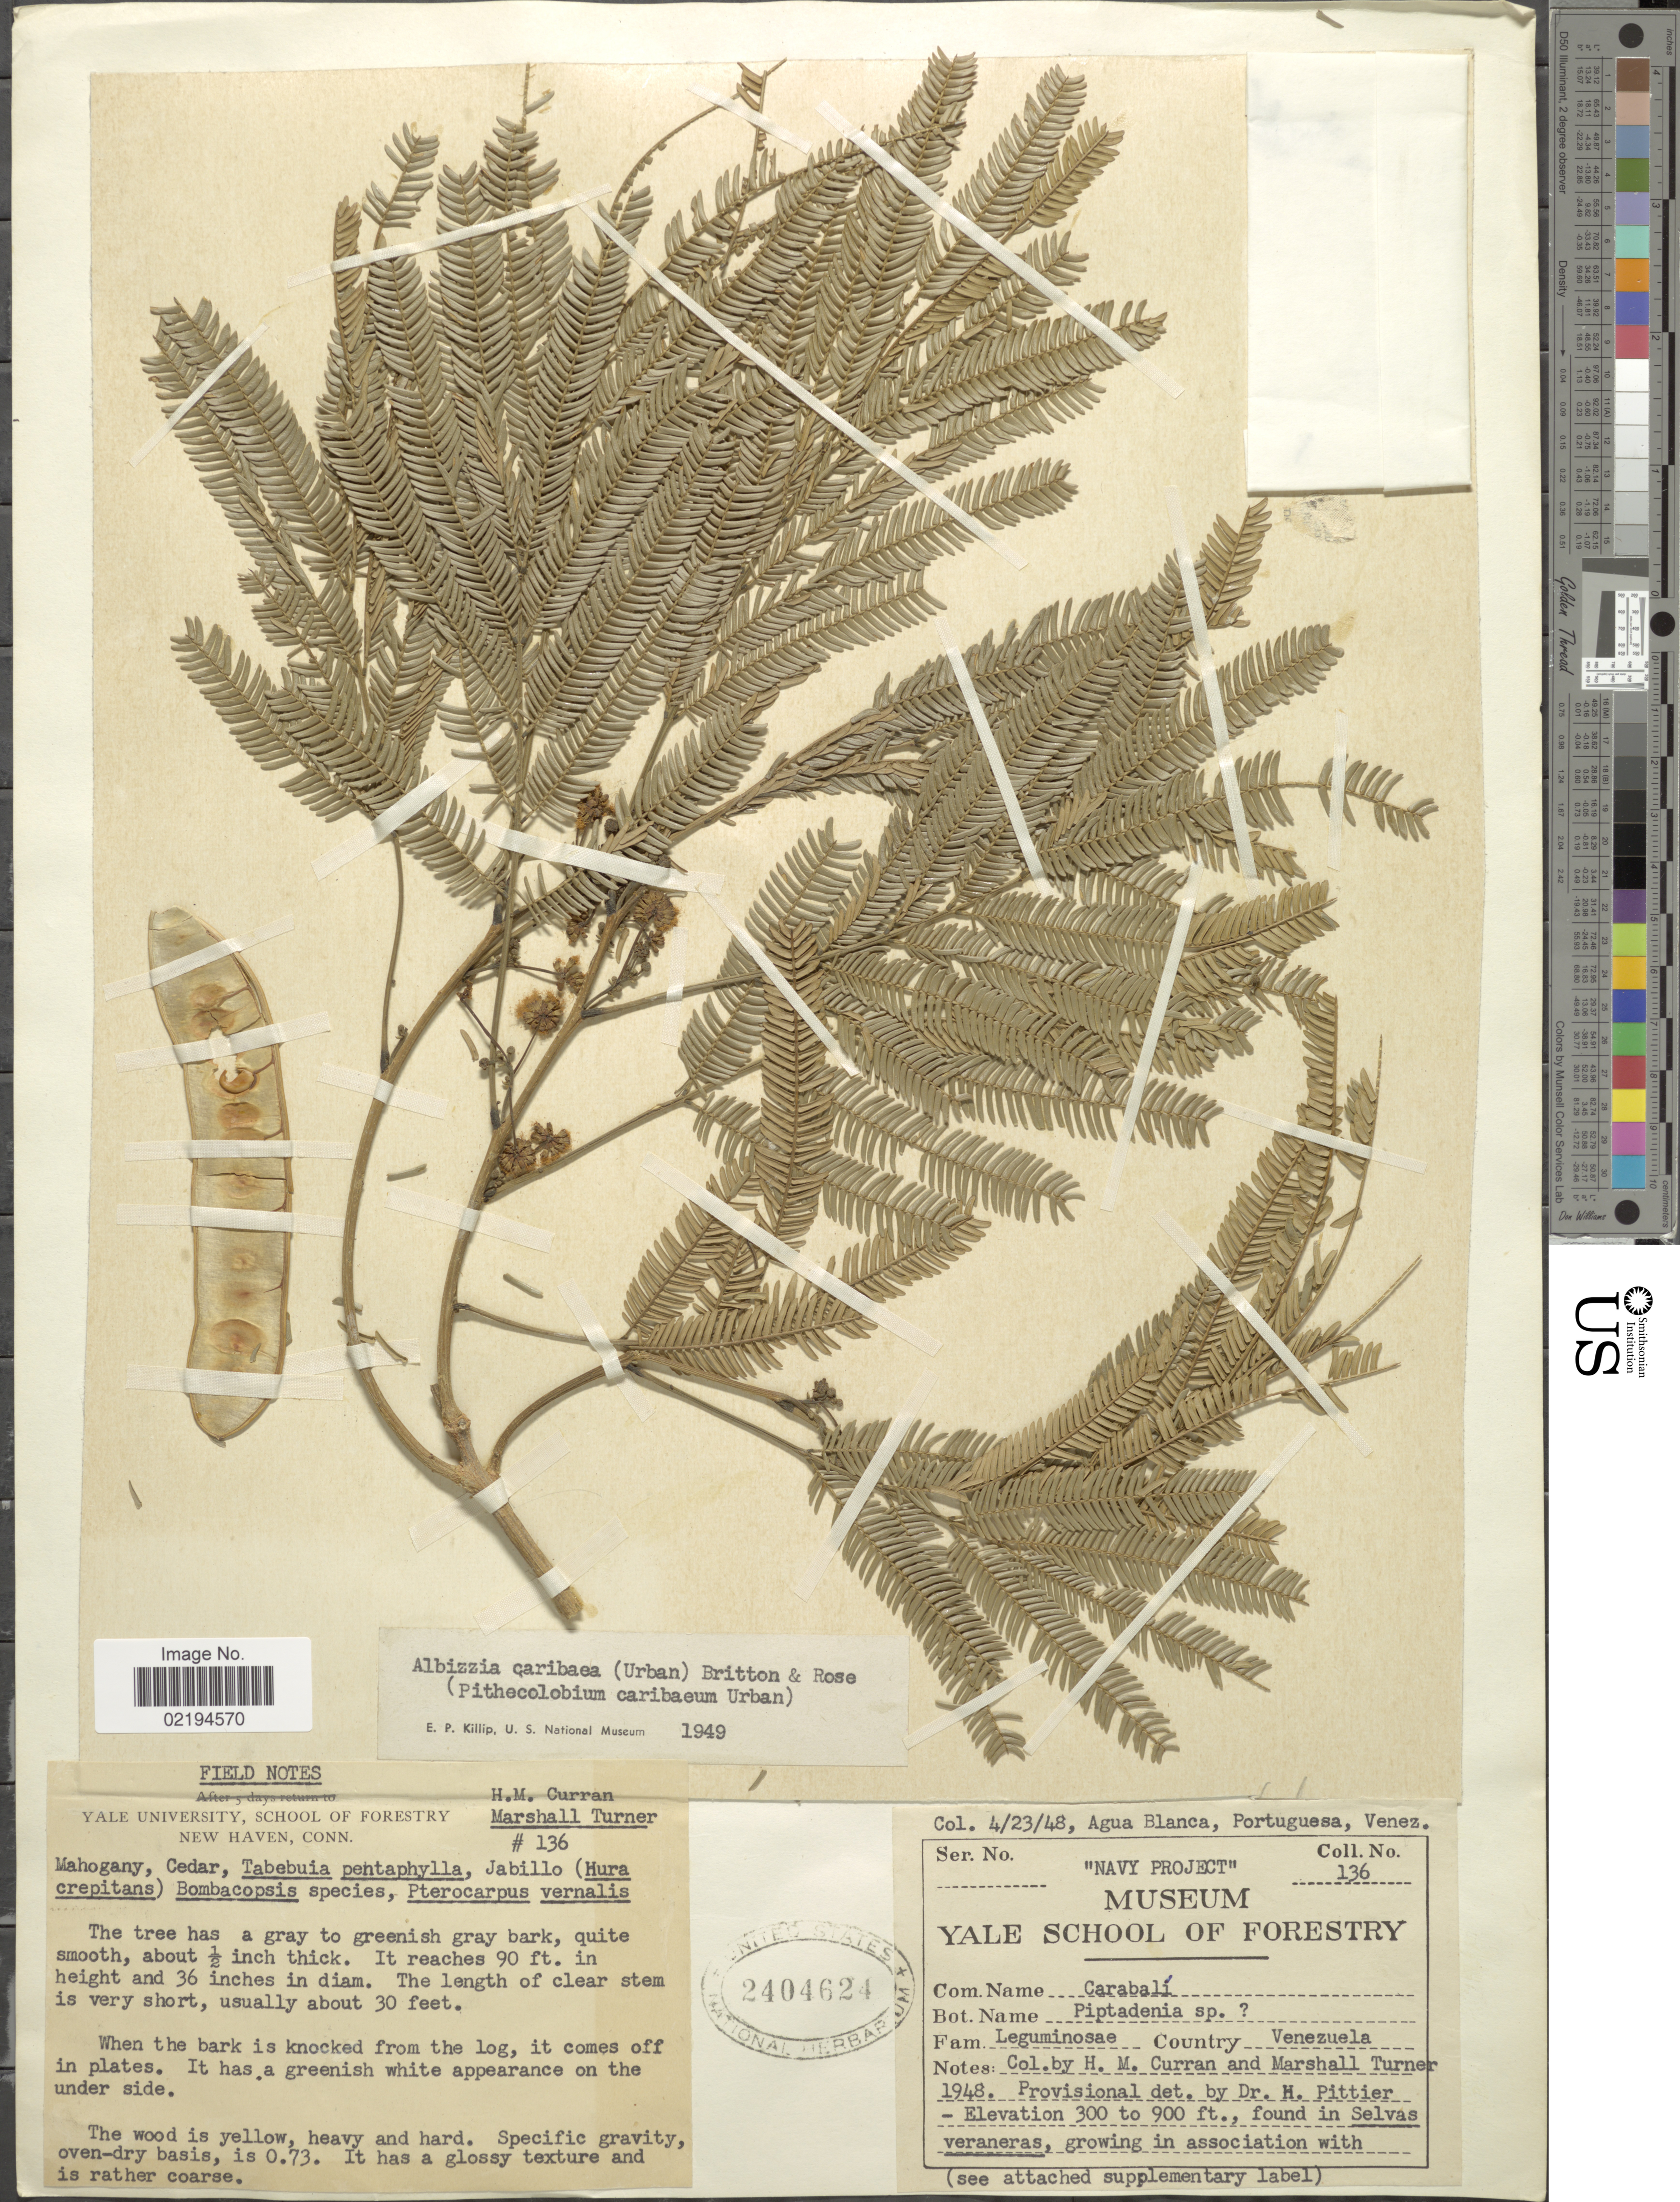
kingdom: Plantae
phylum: Tracheophyta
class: Magnoliopsida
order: Fabales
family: Fabaceae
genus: Pseudalbizzia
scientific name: Pseudalbizzia niopoides var. niopoides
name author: (Spruce ex Benth.) Koenen & Duno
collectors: H. M. Curran & M. Turner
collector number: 136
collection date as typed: Transcribed d/m/y: 23/4/48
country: Venezuela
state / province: Portuguesa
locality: Agua Blanca.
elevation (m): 91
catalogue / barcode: US 2404624